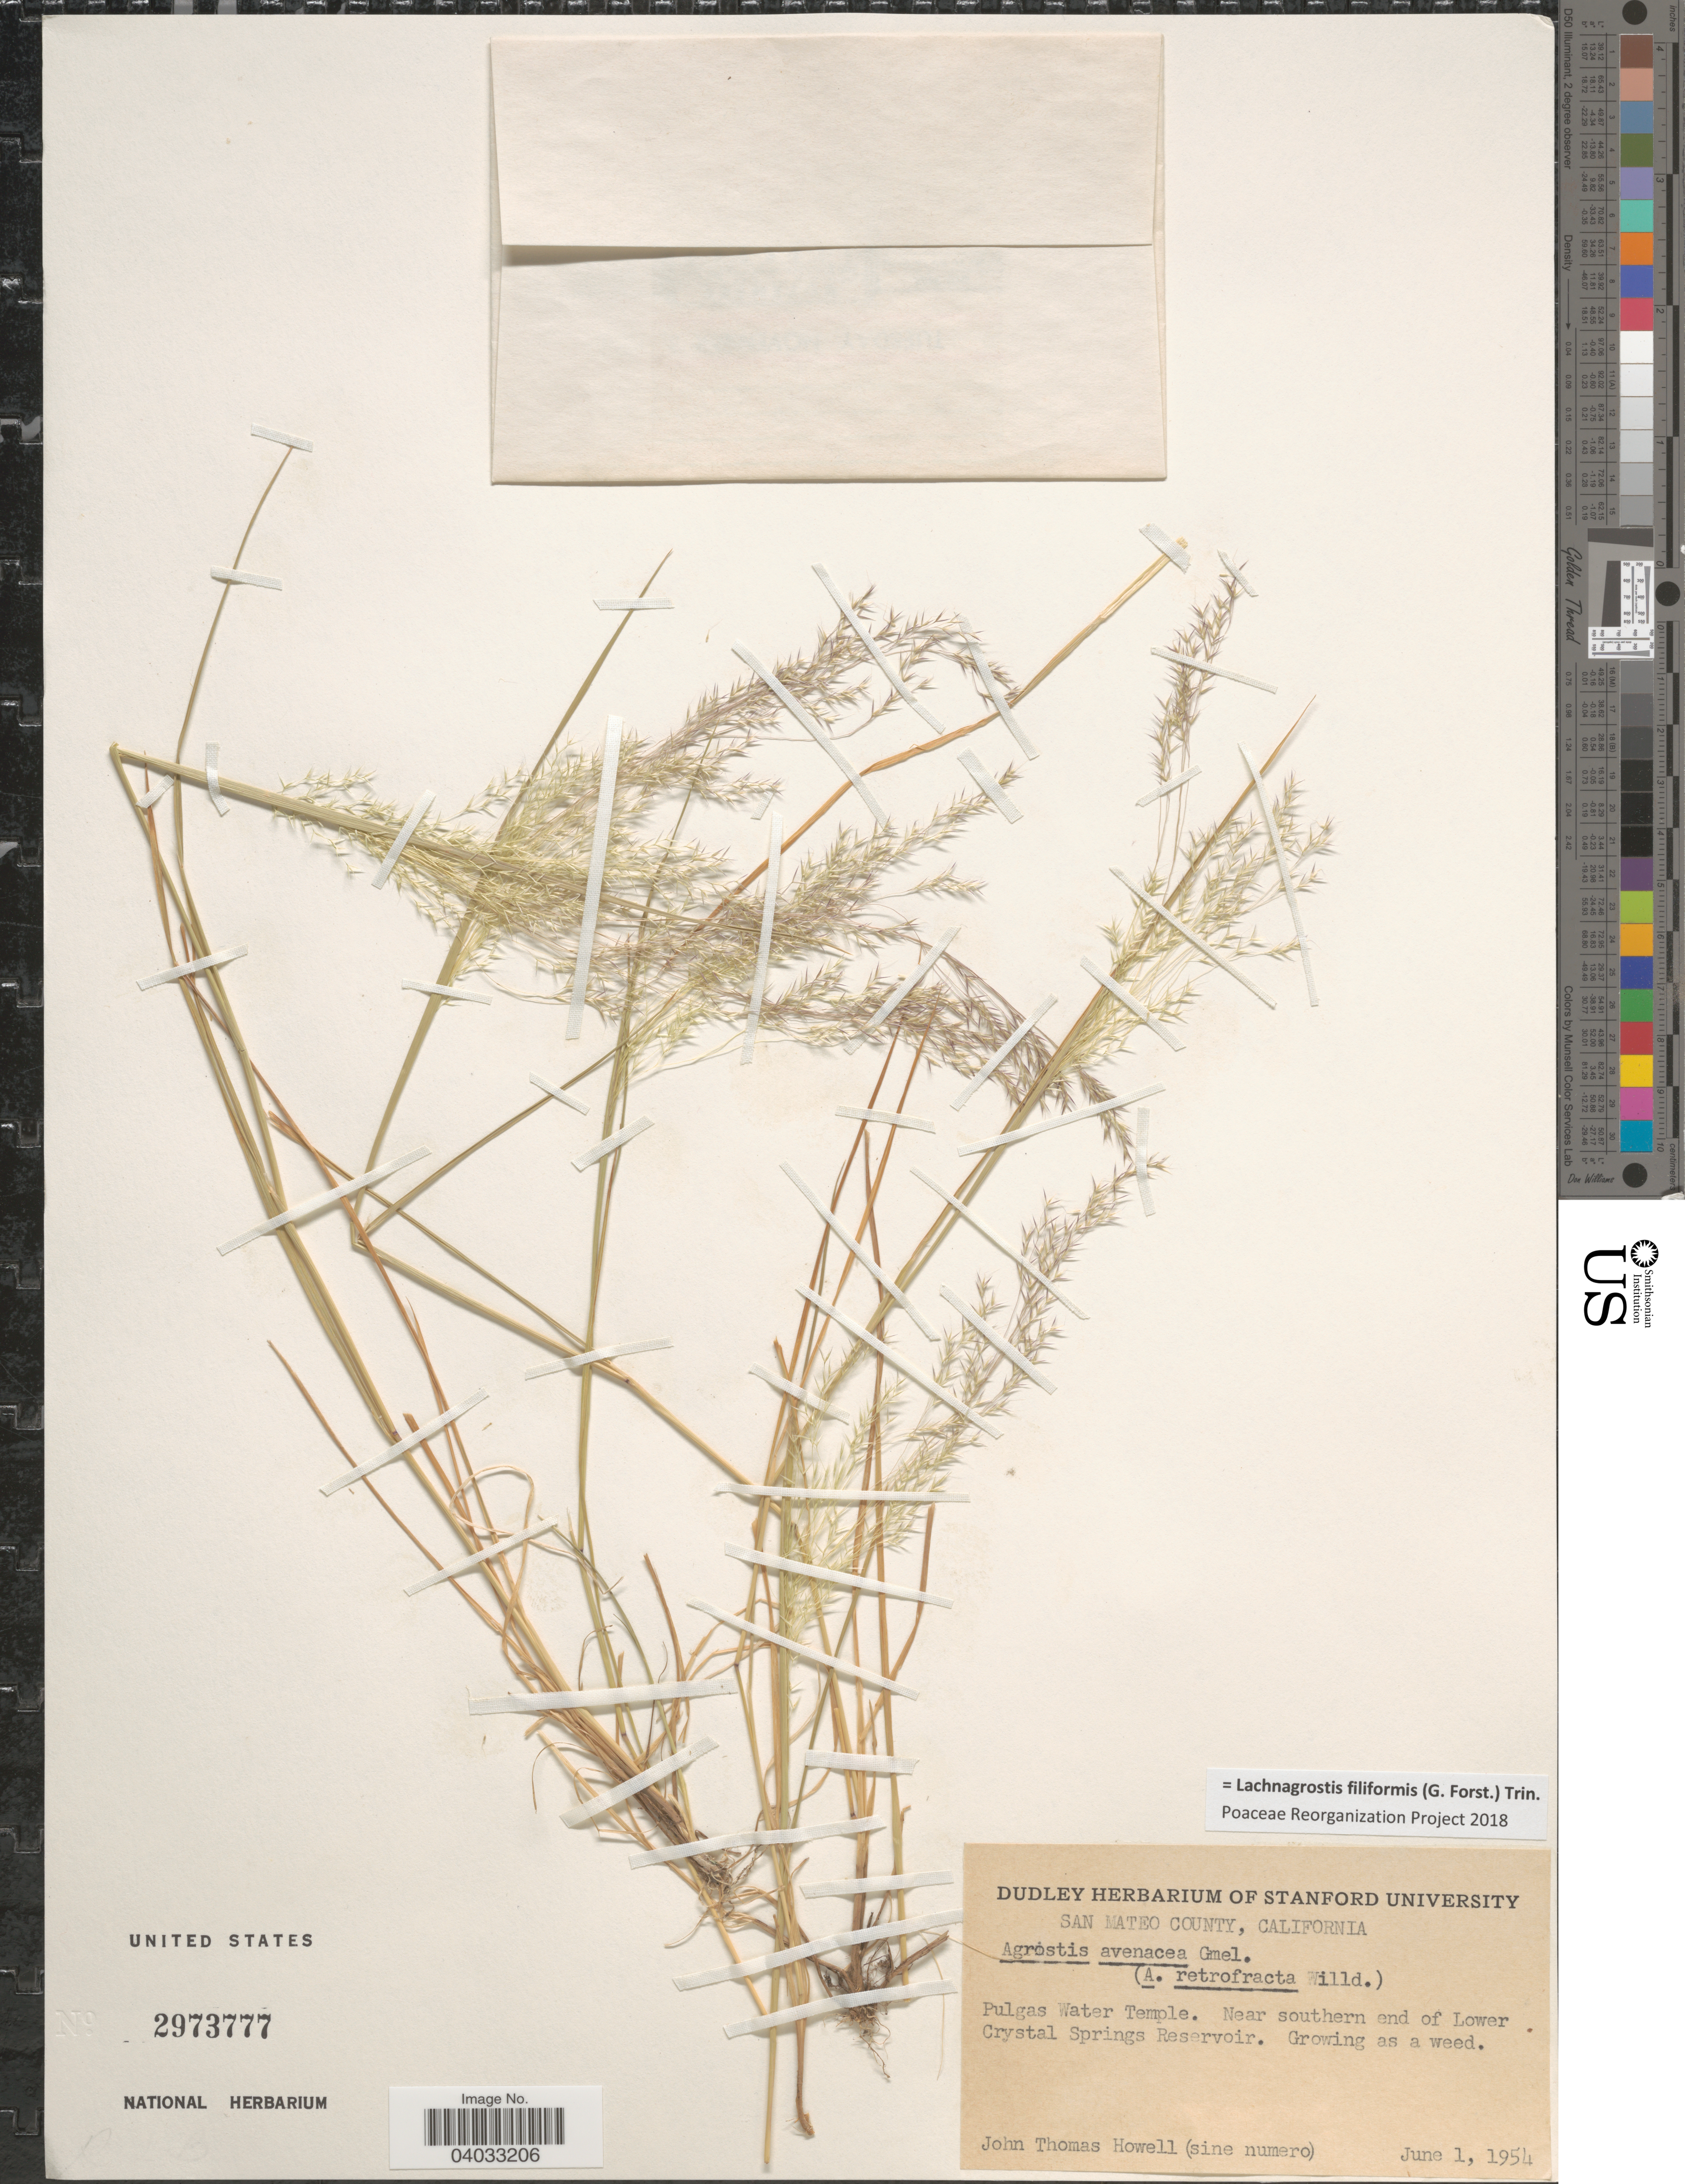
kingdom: Plantae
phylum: Tracheophyta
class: Liliopsida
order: Poales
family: Poaceae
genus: Lachnagrostis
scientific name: Lachnagrostis filiformis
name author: (J.R. Forst.) Trin.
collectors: J. T. Howell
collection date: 1954-06-01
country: United States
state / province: California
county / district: San Mateo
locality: San Mateo County. Pulgas Water Temple. Near southern end of Lower Crystal Springs Reservoir.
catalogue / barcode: US 2973777